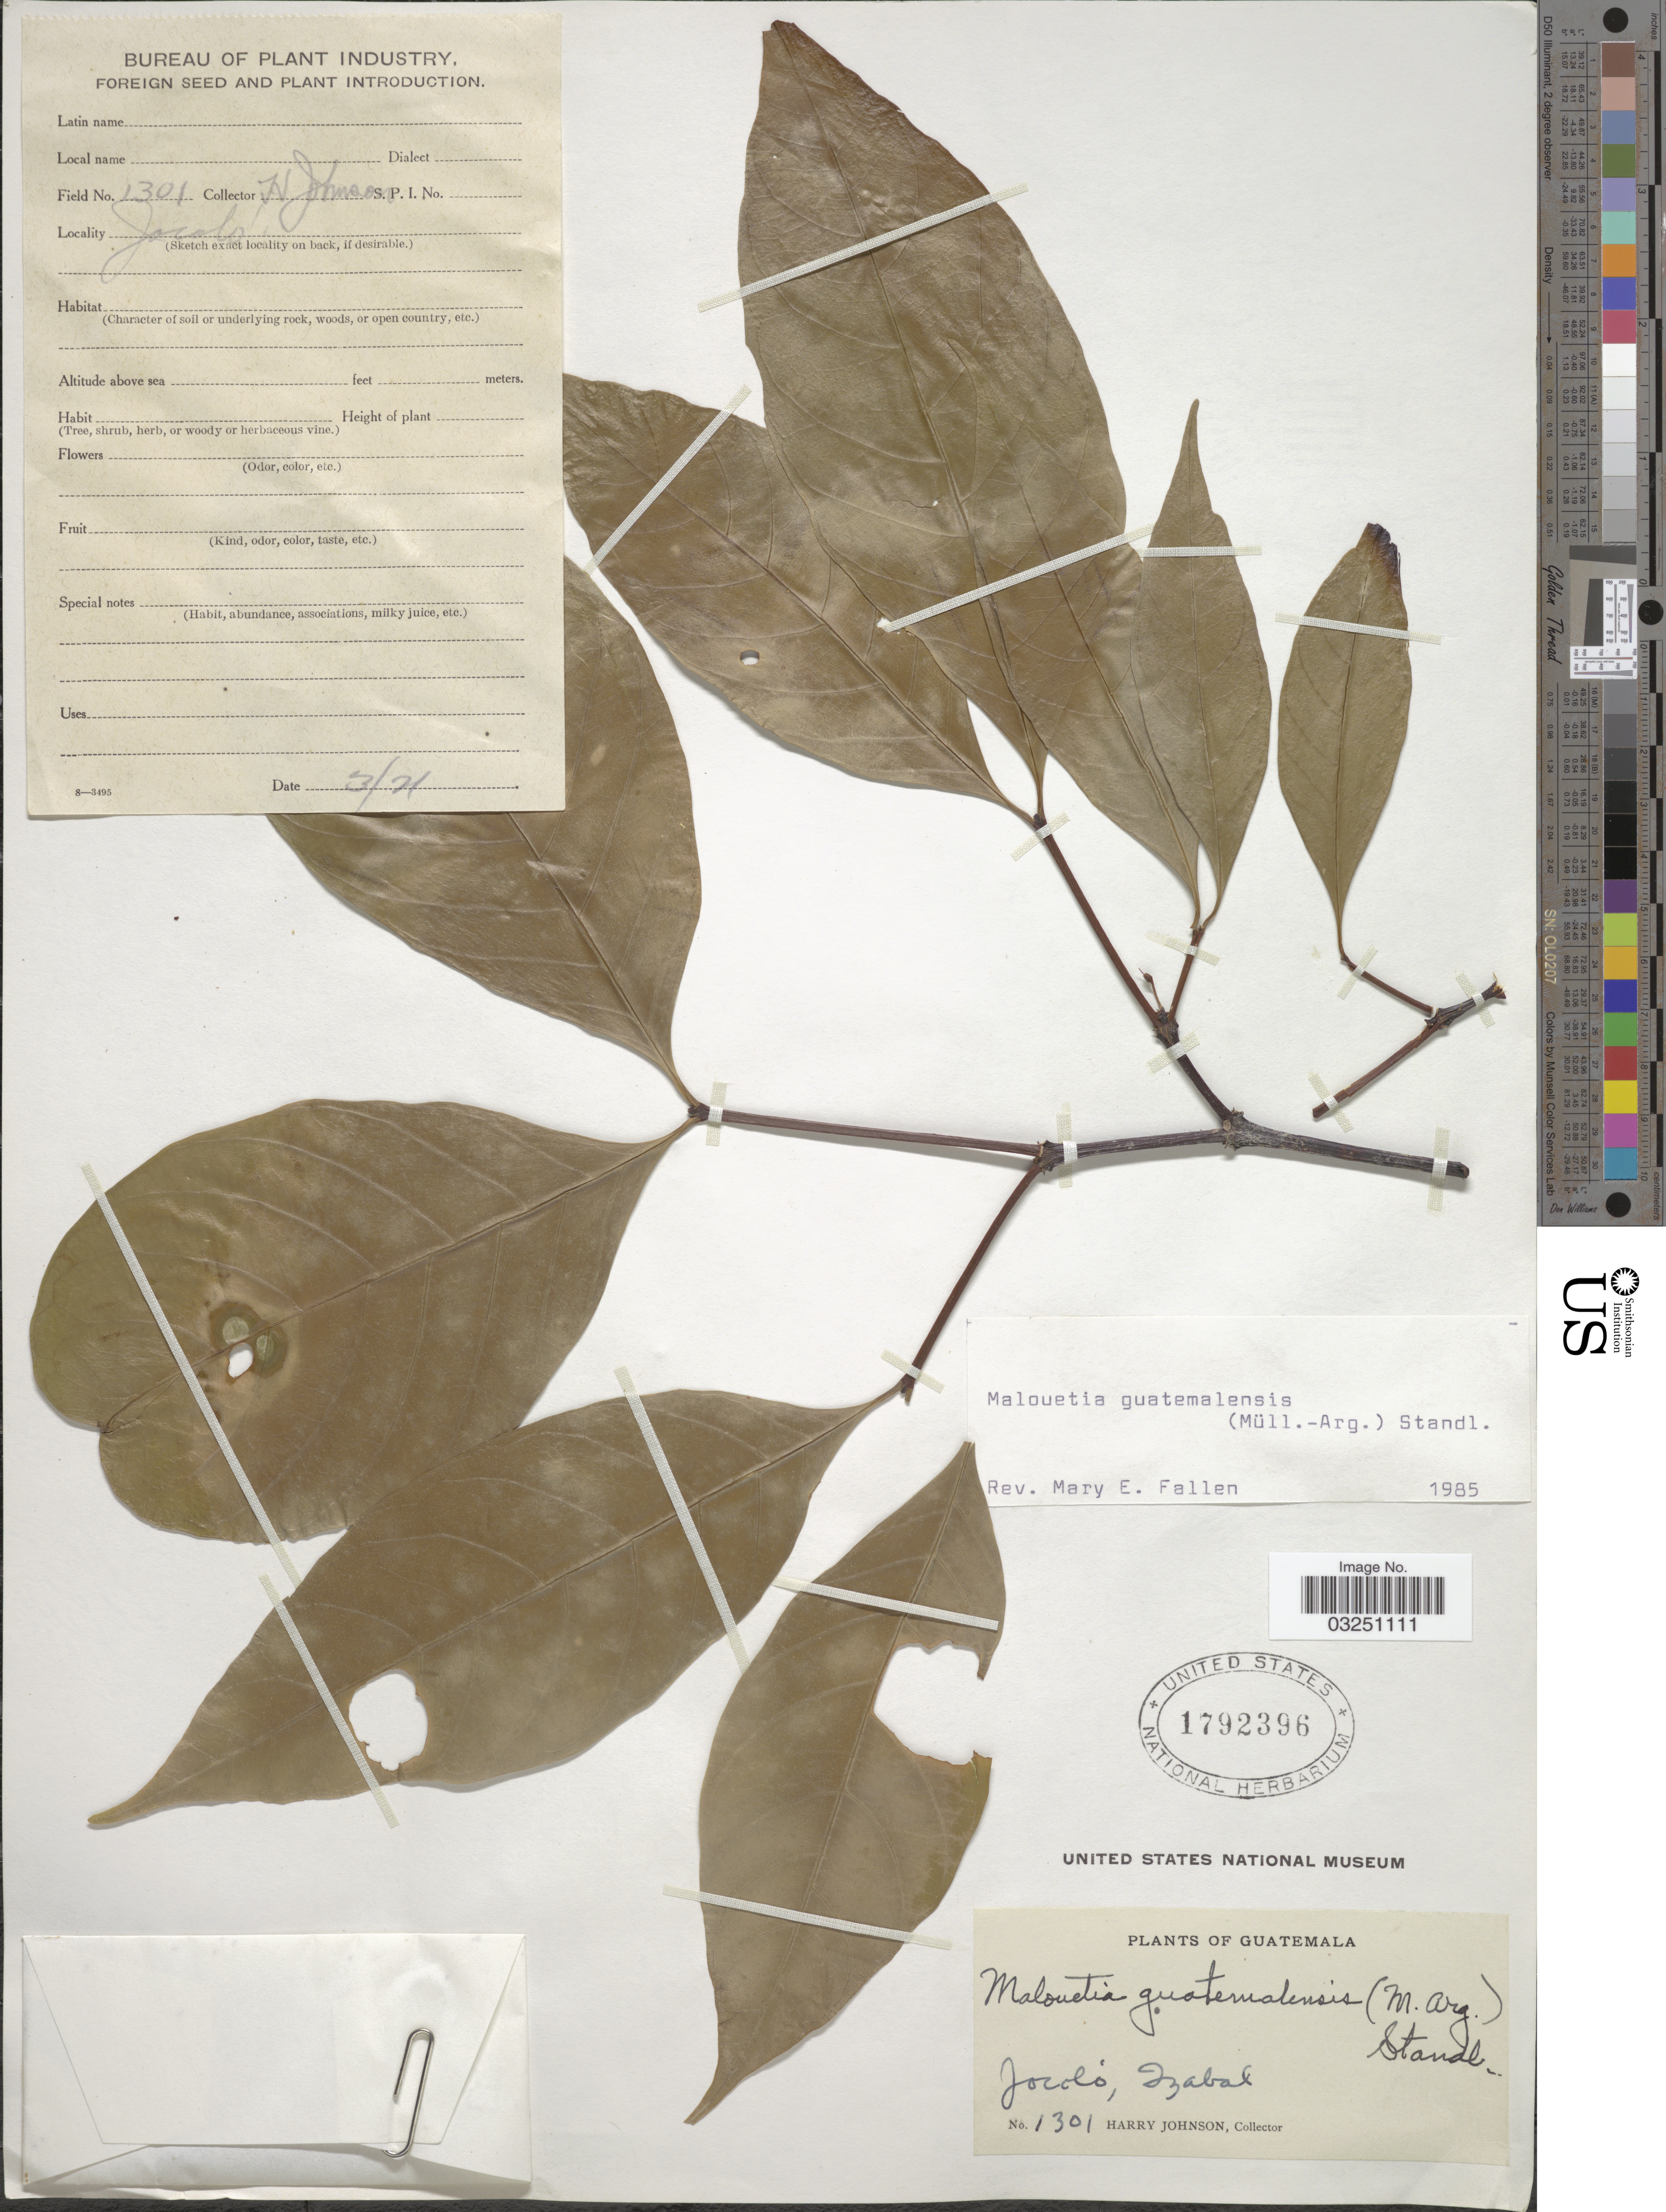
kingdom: Plantae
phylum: Tracheophyta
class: Magnoliopsida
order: Gentianales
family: Apocynaceae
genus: Malouetia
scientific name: Malouetia guatemalensis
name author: (Müll. Arg.) Standl.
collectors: H. Johnson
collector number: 1301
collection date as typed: Transcribed d/m/y: /3/21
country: Guatemala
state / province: Izabal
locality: Jocoló.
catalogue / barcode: US 1792396